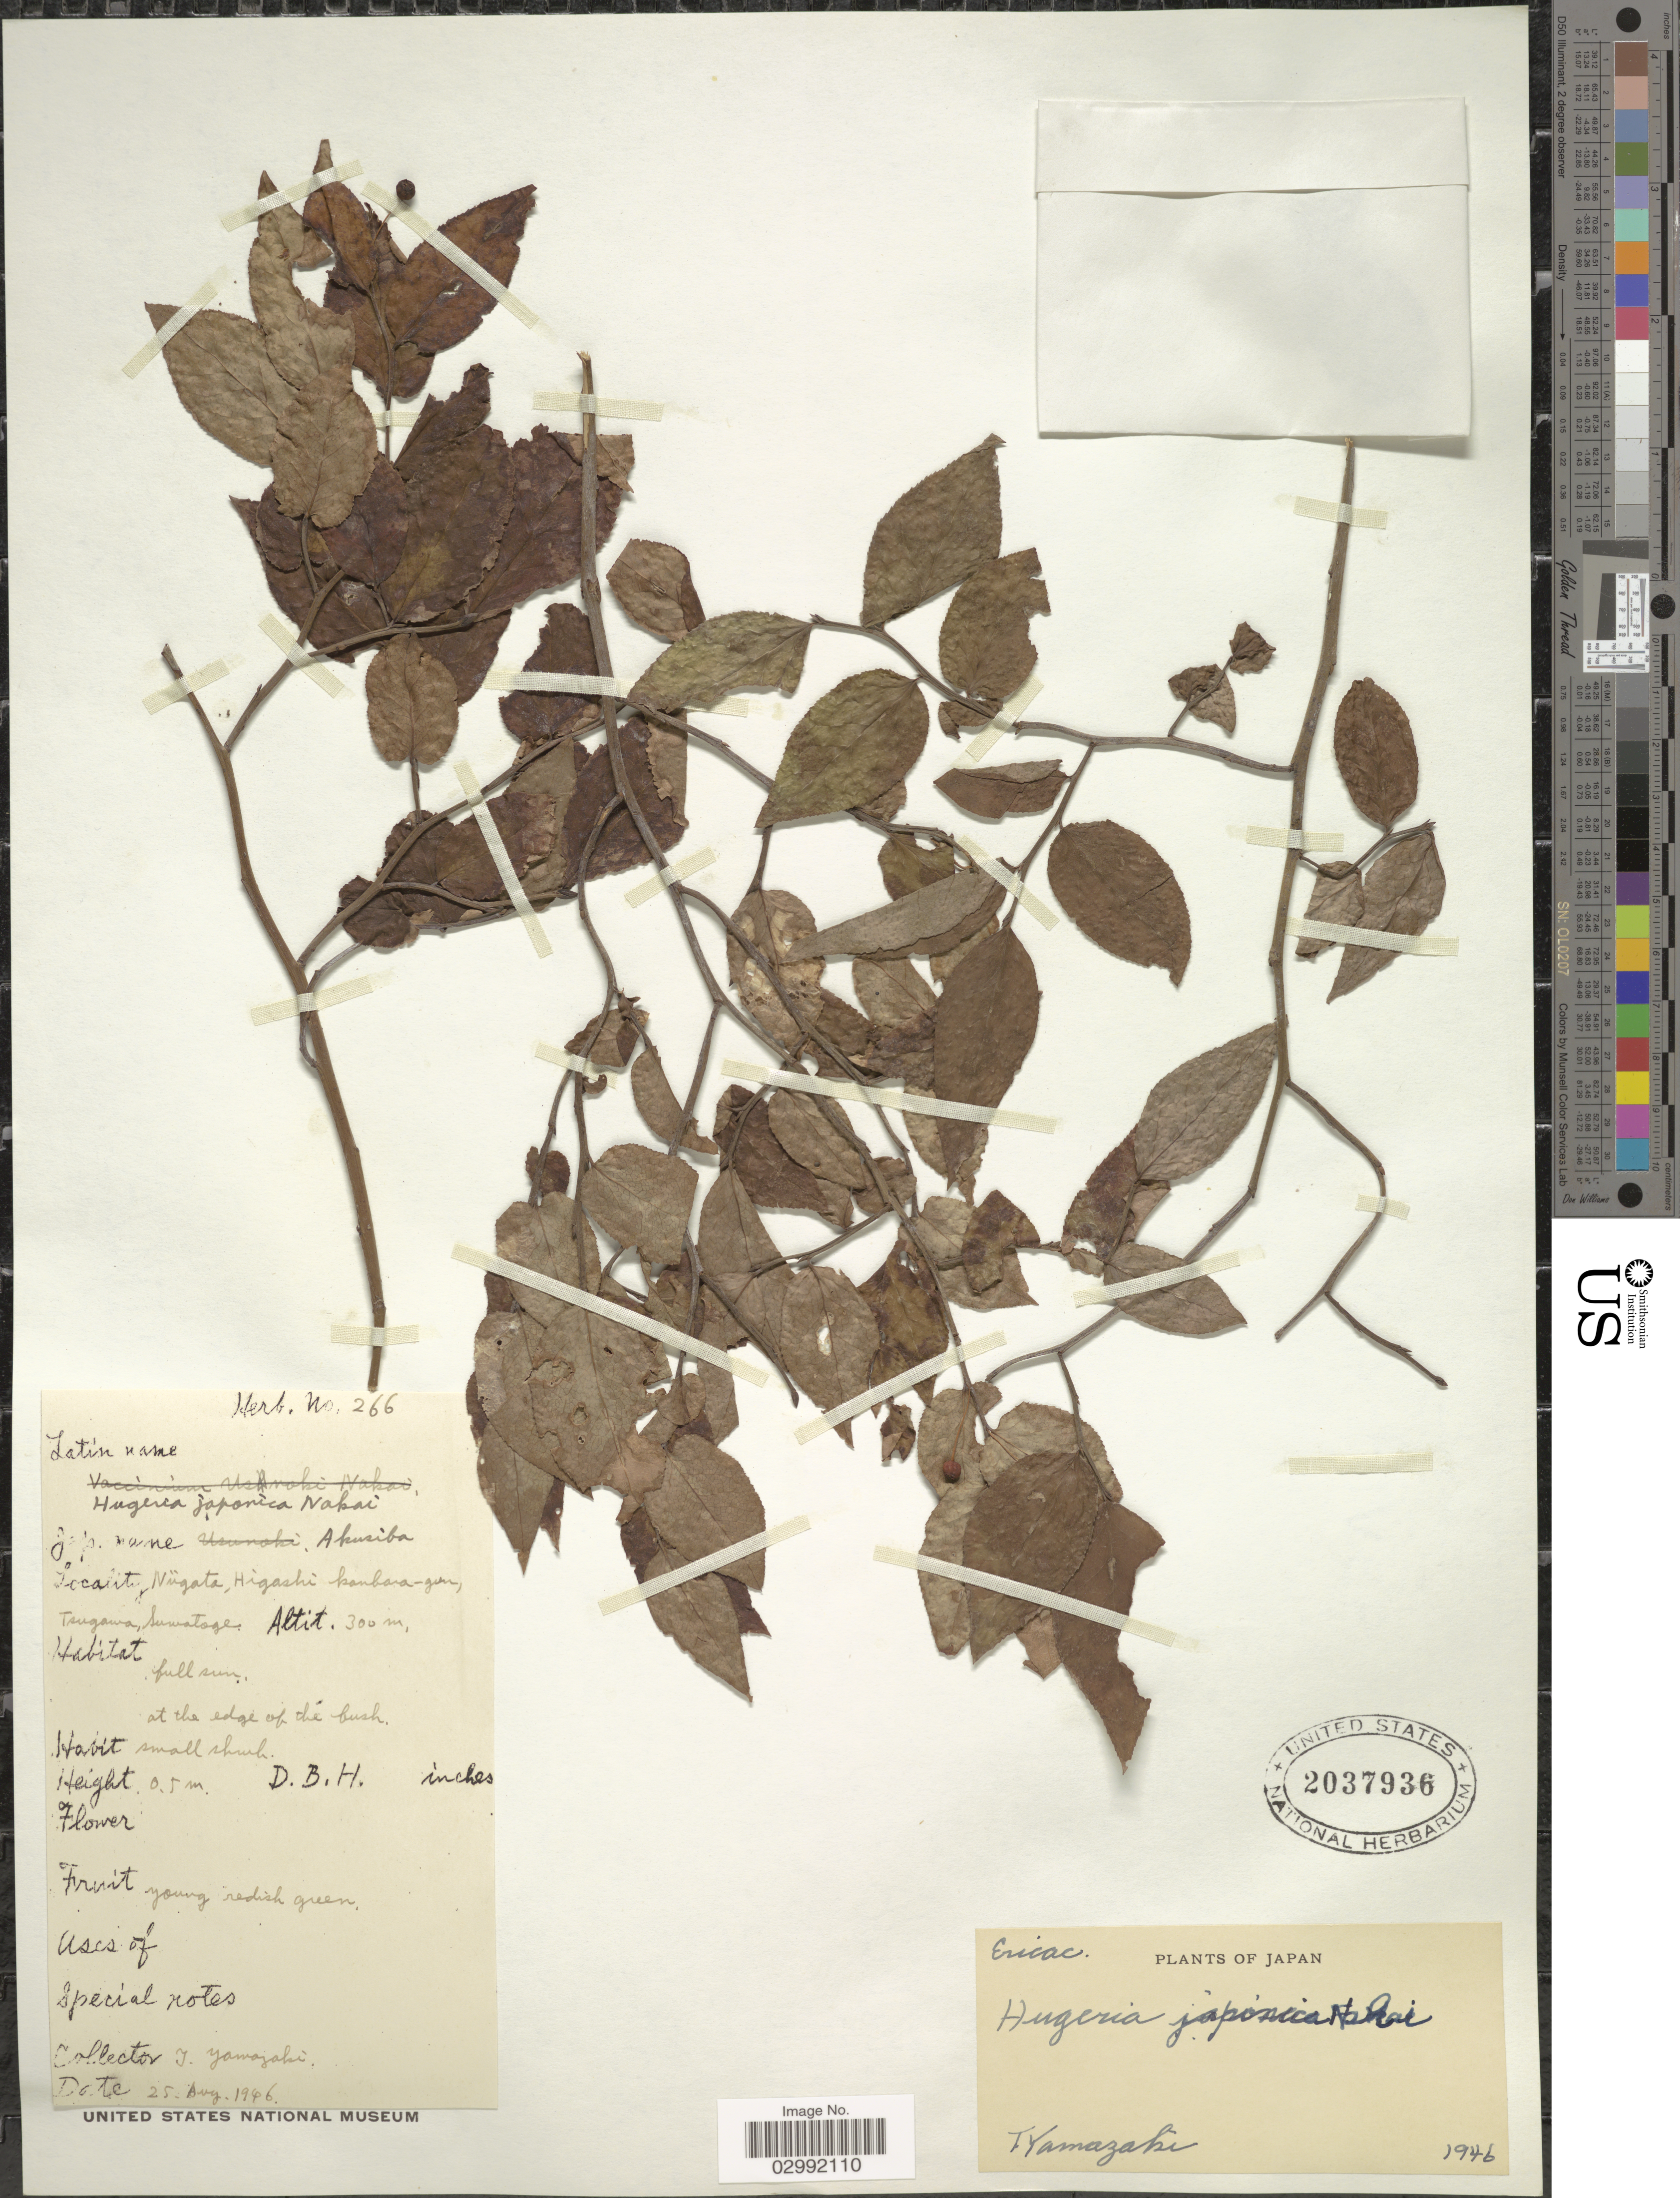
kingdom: Plantae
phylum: Tracheophyta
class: Magnoliopsida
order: Ericales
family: Ericaceae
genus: Vaccinium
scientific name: Vaccinium japonicum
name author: Miq.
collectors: F. Yamazaki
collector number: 266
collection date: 1946-08-25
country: Japan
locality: Niigata, Higashi kanbara-gun, Tsugawa, Suwatoge.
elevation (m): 300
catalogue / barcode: US 2037936